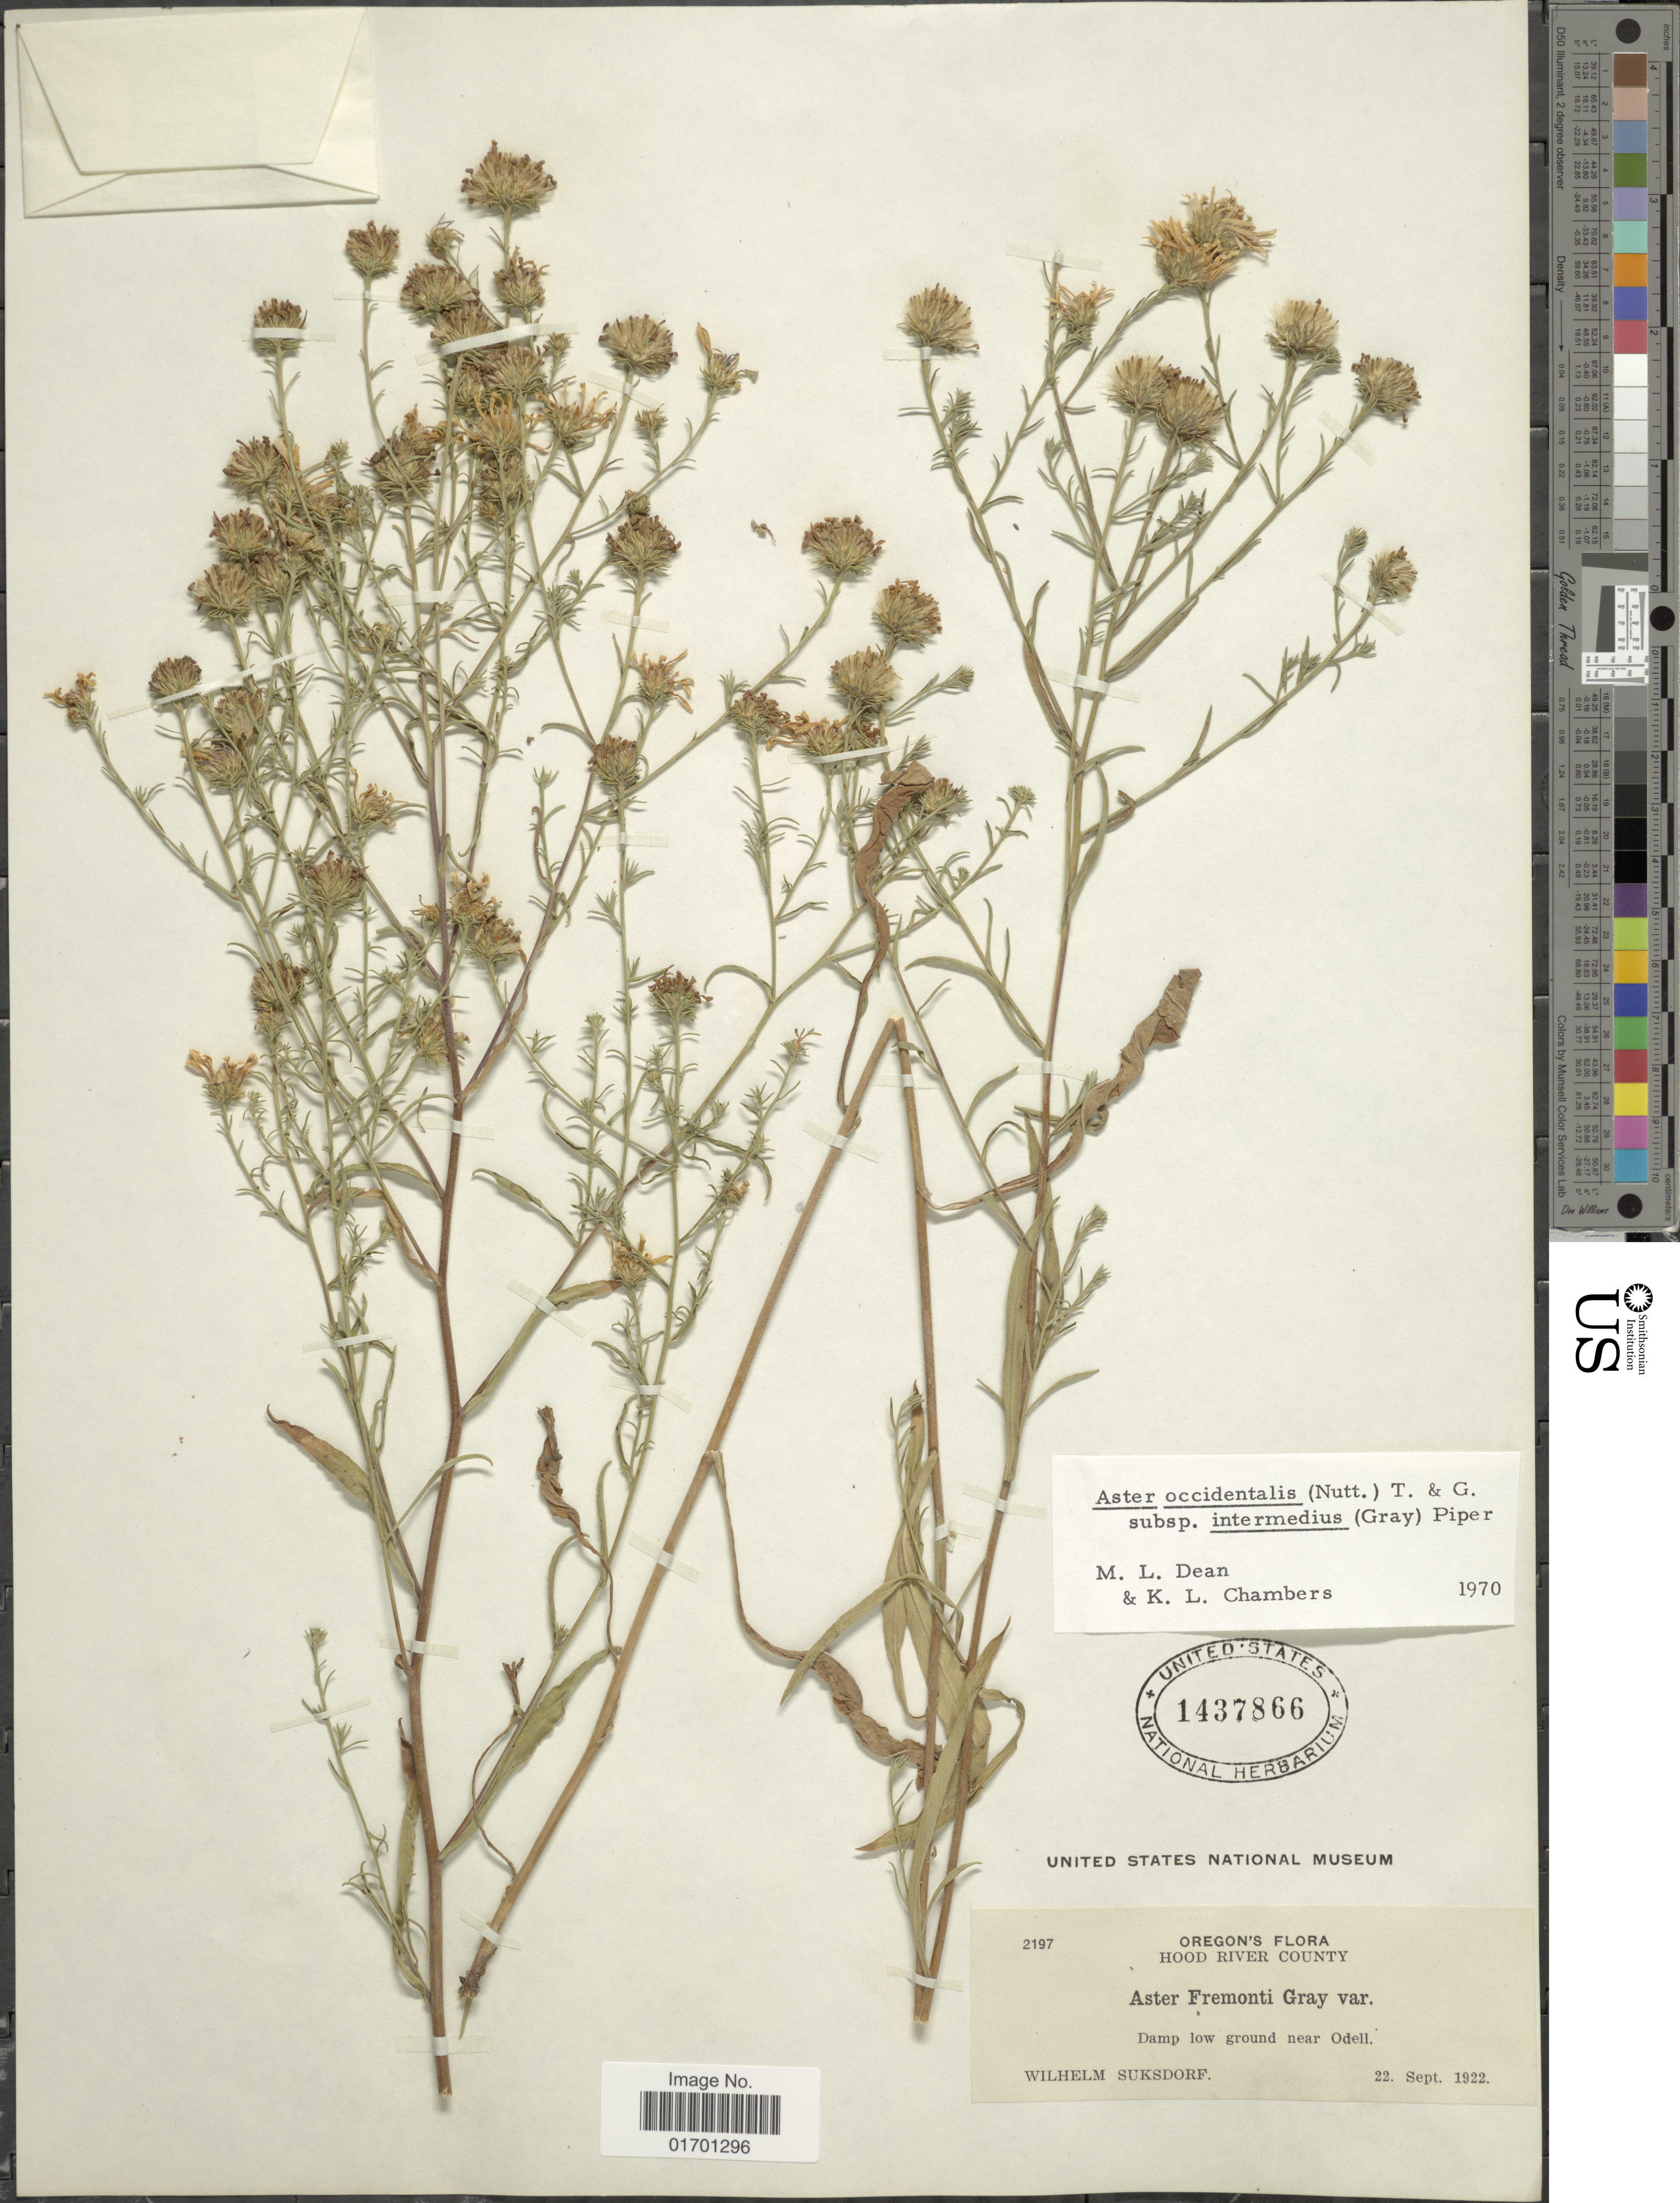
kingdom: Plantae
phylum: Tracheophyta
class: Magnoliopsida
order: Asterales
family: Asteraceae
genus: Symphyotrichum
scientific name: Symphyotrichum spathulatum var. intermedium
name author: (A. Gray) G.L. Nesom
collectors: W. N. Suksdorf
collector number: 2197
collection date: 1922-09-22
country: United States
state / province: Oregon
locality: Hood River County, Damp low ground near Odell.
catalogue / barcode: US 1437866